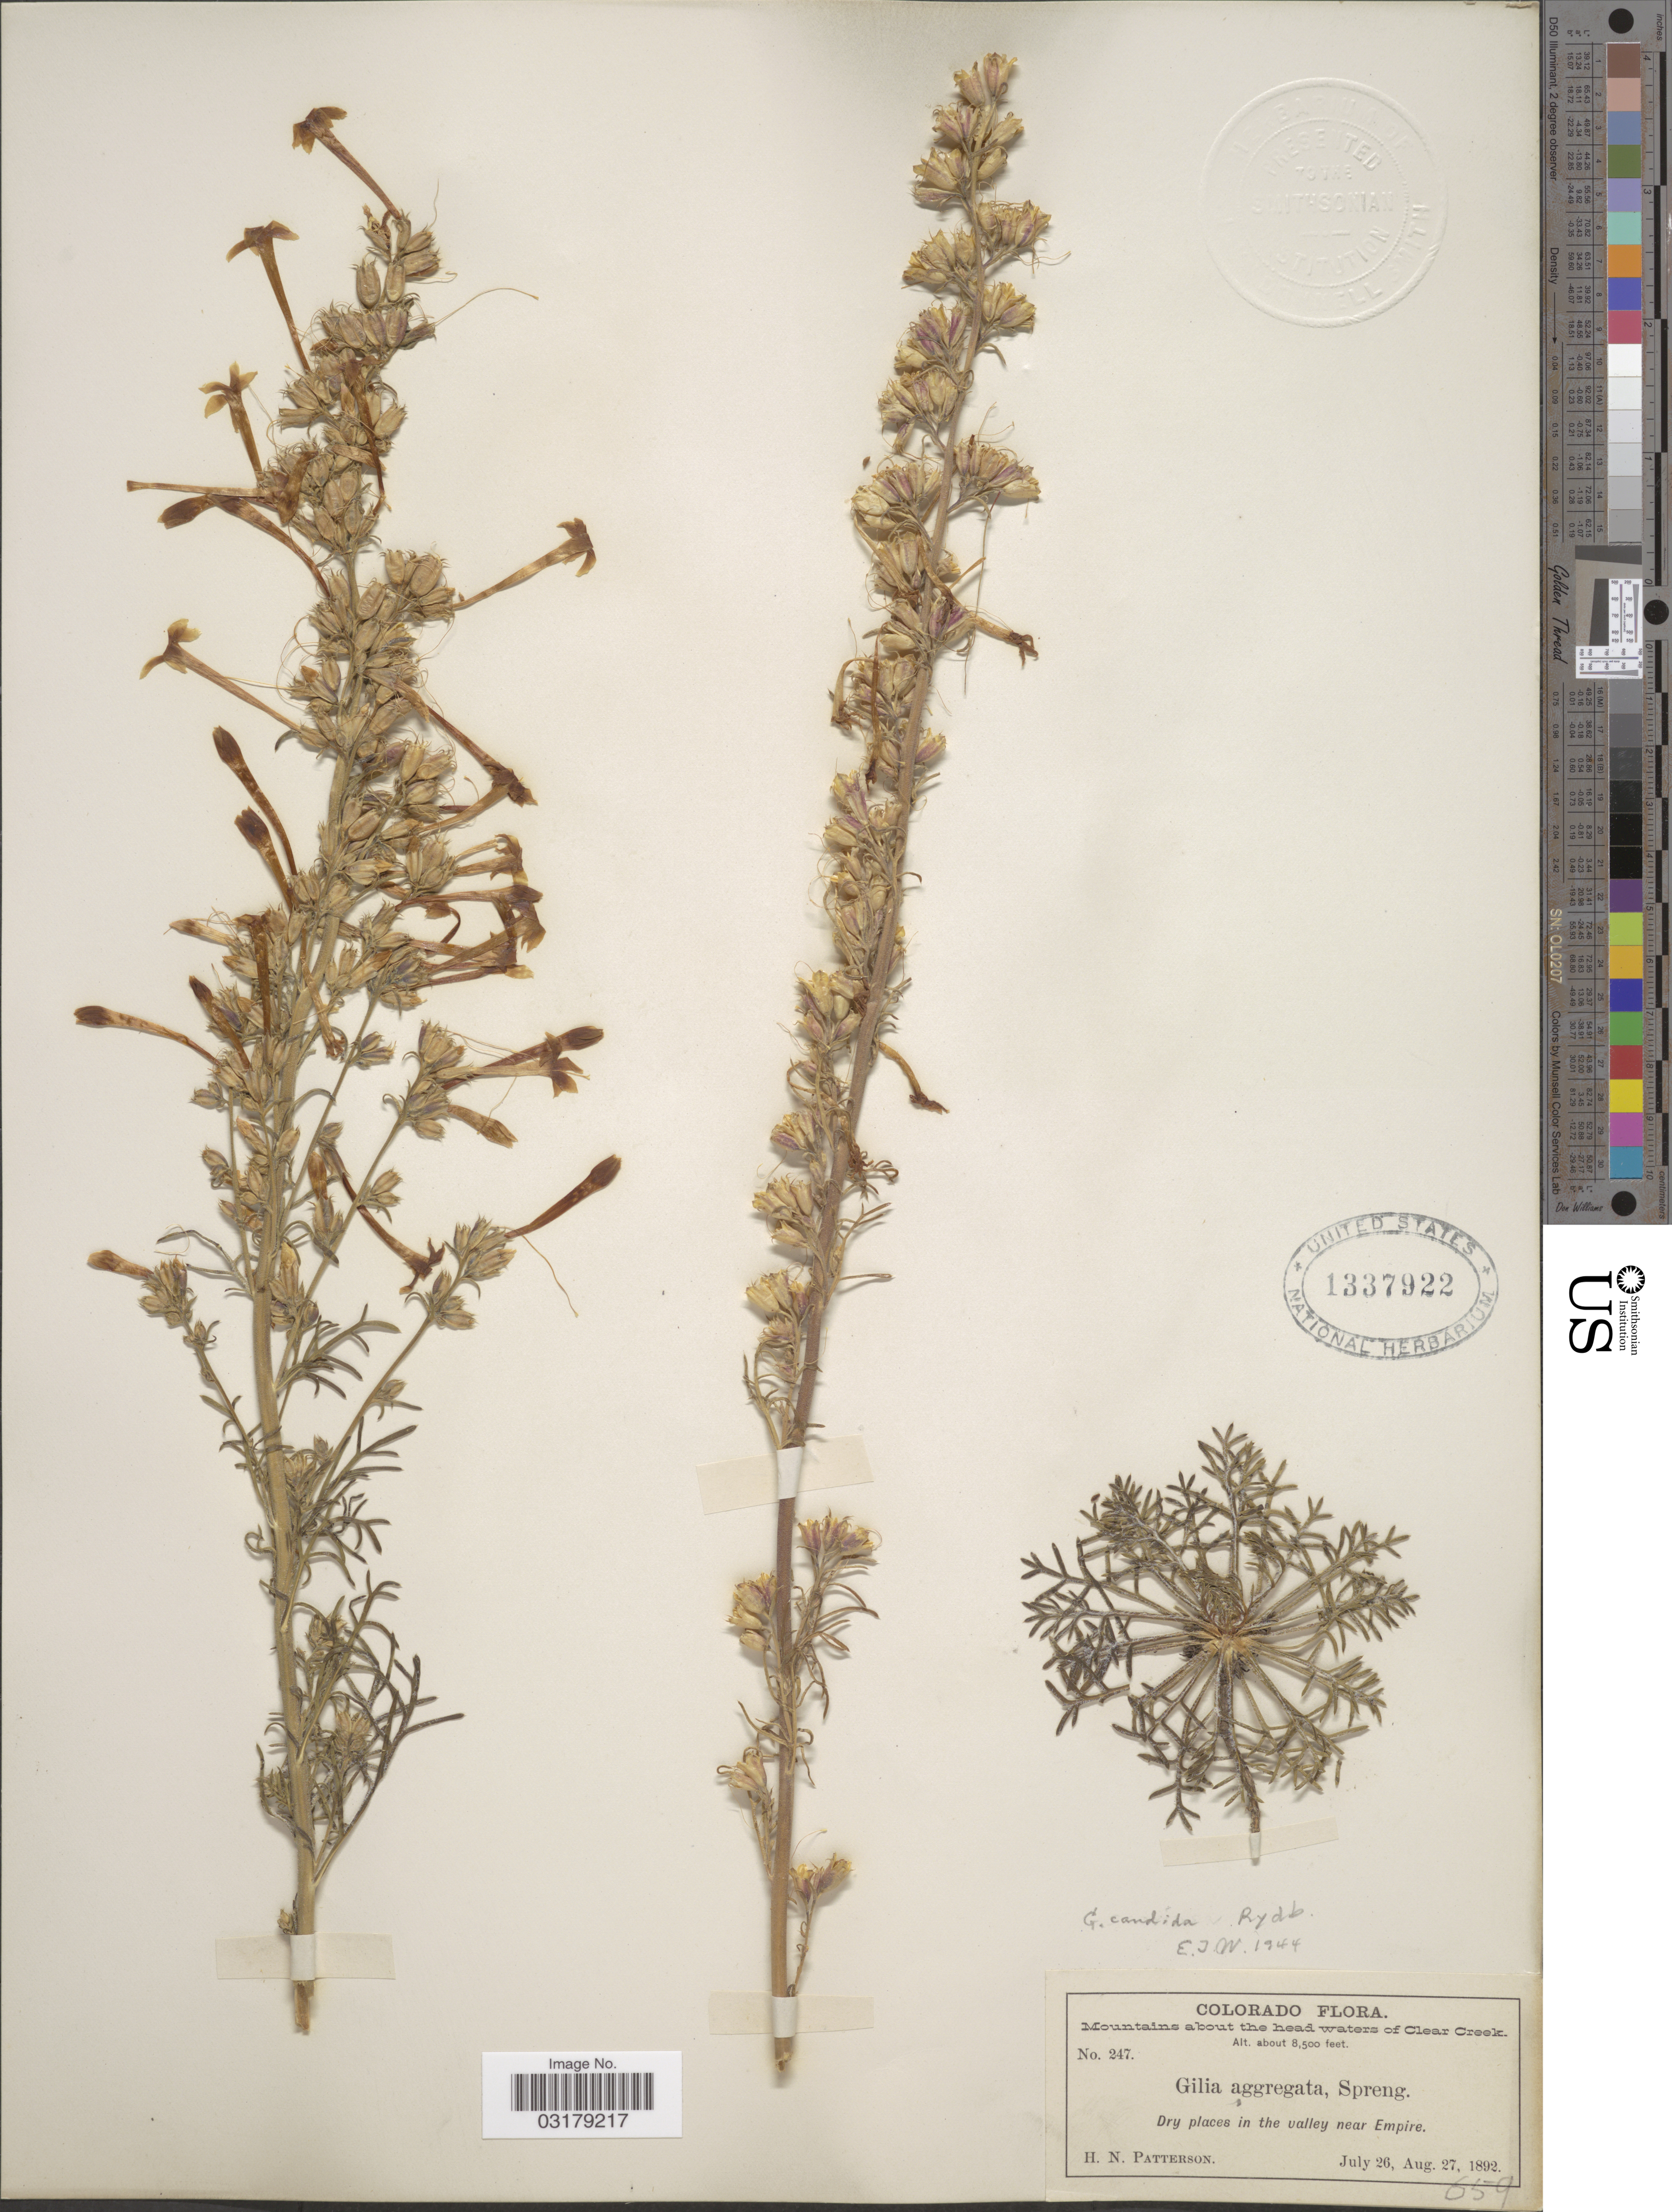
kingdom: Plantae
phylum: Tracheophyta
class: Magnoliopsida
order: Ericales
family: Polemoniaceae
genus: Ipomopsis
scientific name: Ipomopsis aggregata subsp. candida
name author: (Rydb.) V.E. Grant & A.D. Grant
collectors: H. N. Patterson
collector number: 247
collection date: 1892-07-26/1892-08-27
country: United States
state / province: Colorado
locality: Mountains about the head waters of Clear Creek. Dry places in the valley near Empire.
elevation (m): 2591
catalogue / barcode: US 1337922